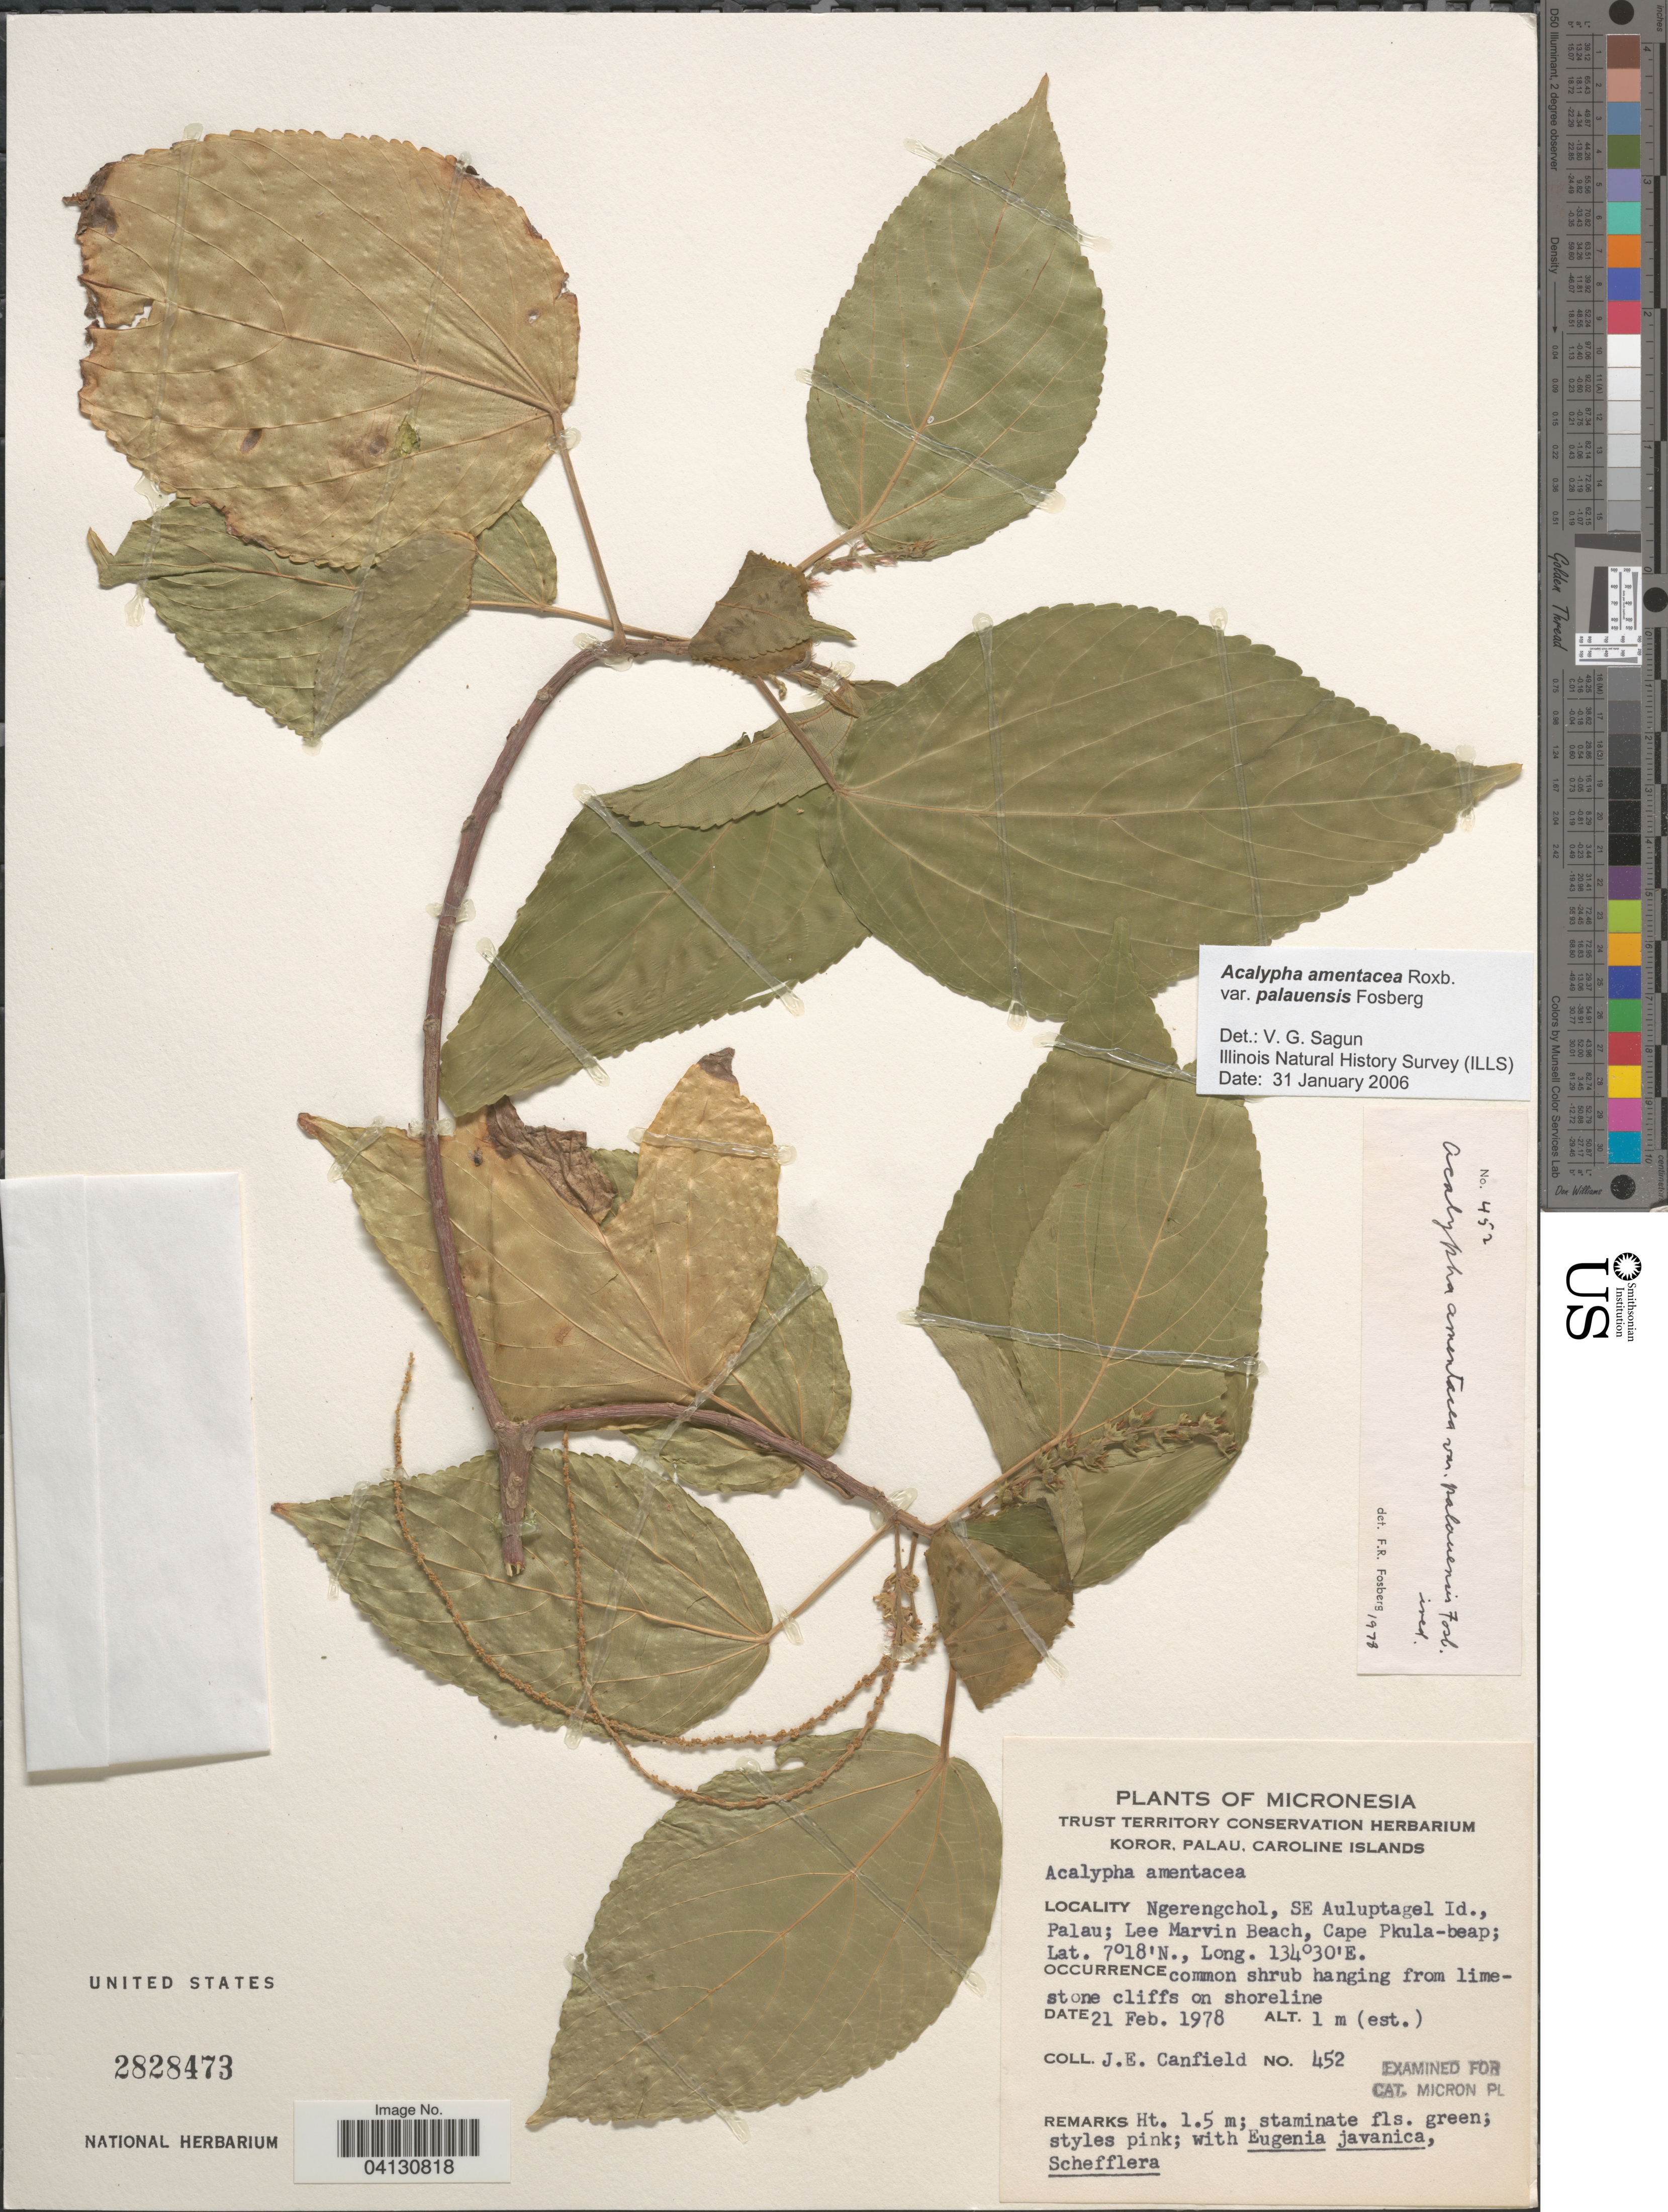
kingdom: Plantae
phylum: Tracheophyta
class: Magnoliopsida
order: Malpighiales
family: Euphorbiaceae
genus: Acalypha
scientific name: Acalypha amentacea var. palauensis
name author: Fosberg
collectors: J. E. Canfield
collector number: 452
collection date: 1978-02-21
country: Micronesia, Federated States of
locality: Ngerengchol, SE Auluptagel Id., Palau; Lee Marvin Beach, Cape Pkula-beap.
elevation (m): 1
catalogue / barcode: US 2828473